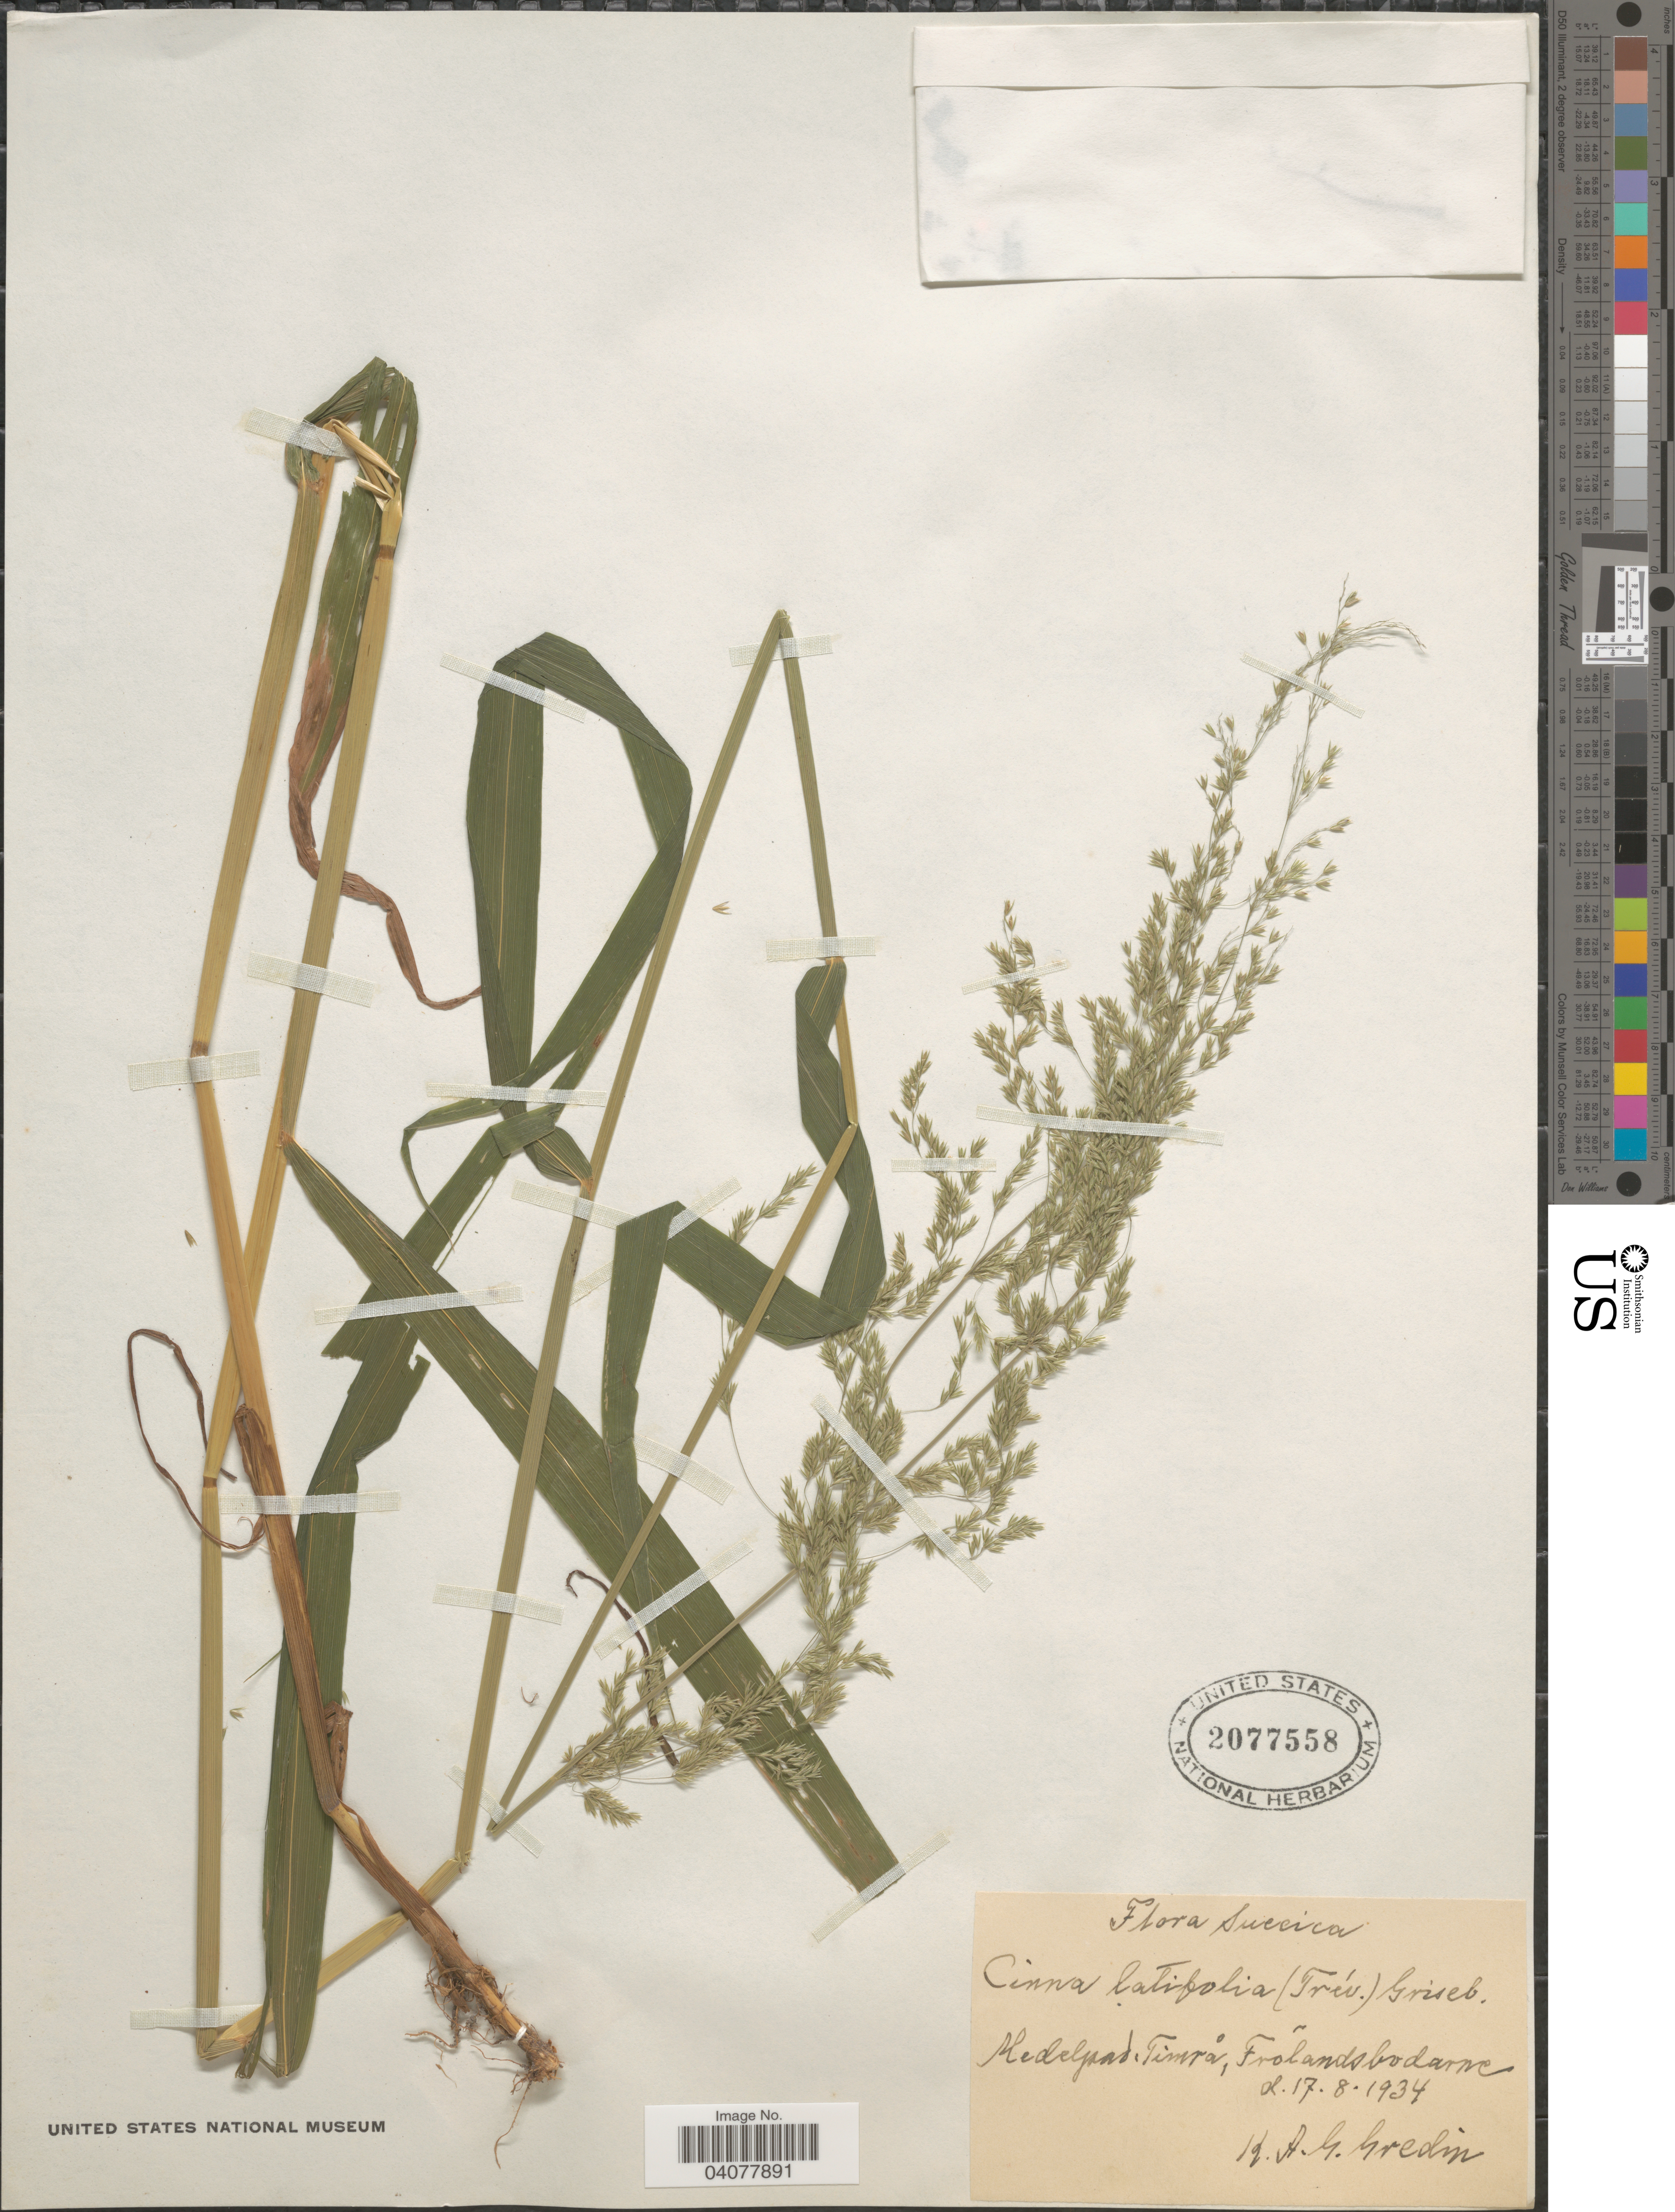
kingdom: Plantae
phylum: Tracheophyta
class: Liliopsida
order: Poales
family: Poaceae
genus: Cinna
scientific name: Cinna latifolia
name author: (Trevir. ex Goeppert) Griseb.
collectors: K. Gredin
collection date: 1934-08-17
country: Sweden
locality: Suecica. Medelpad, Timrå, Frõlandsbodarne.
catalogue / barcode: US 2077558